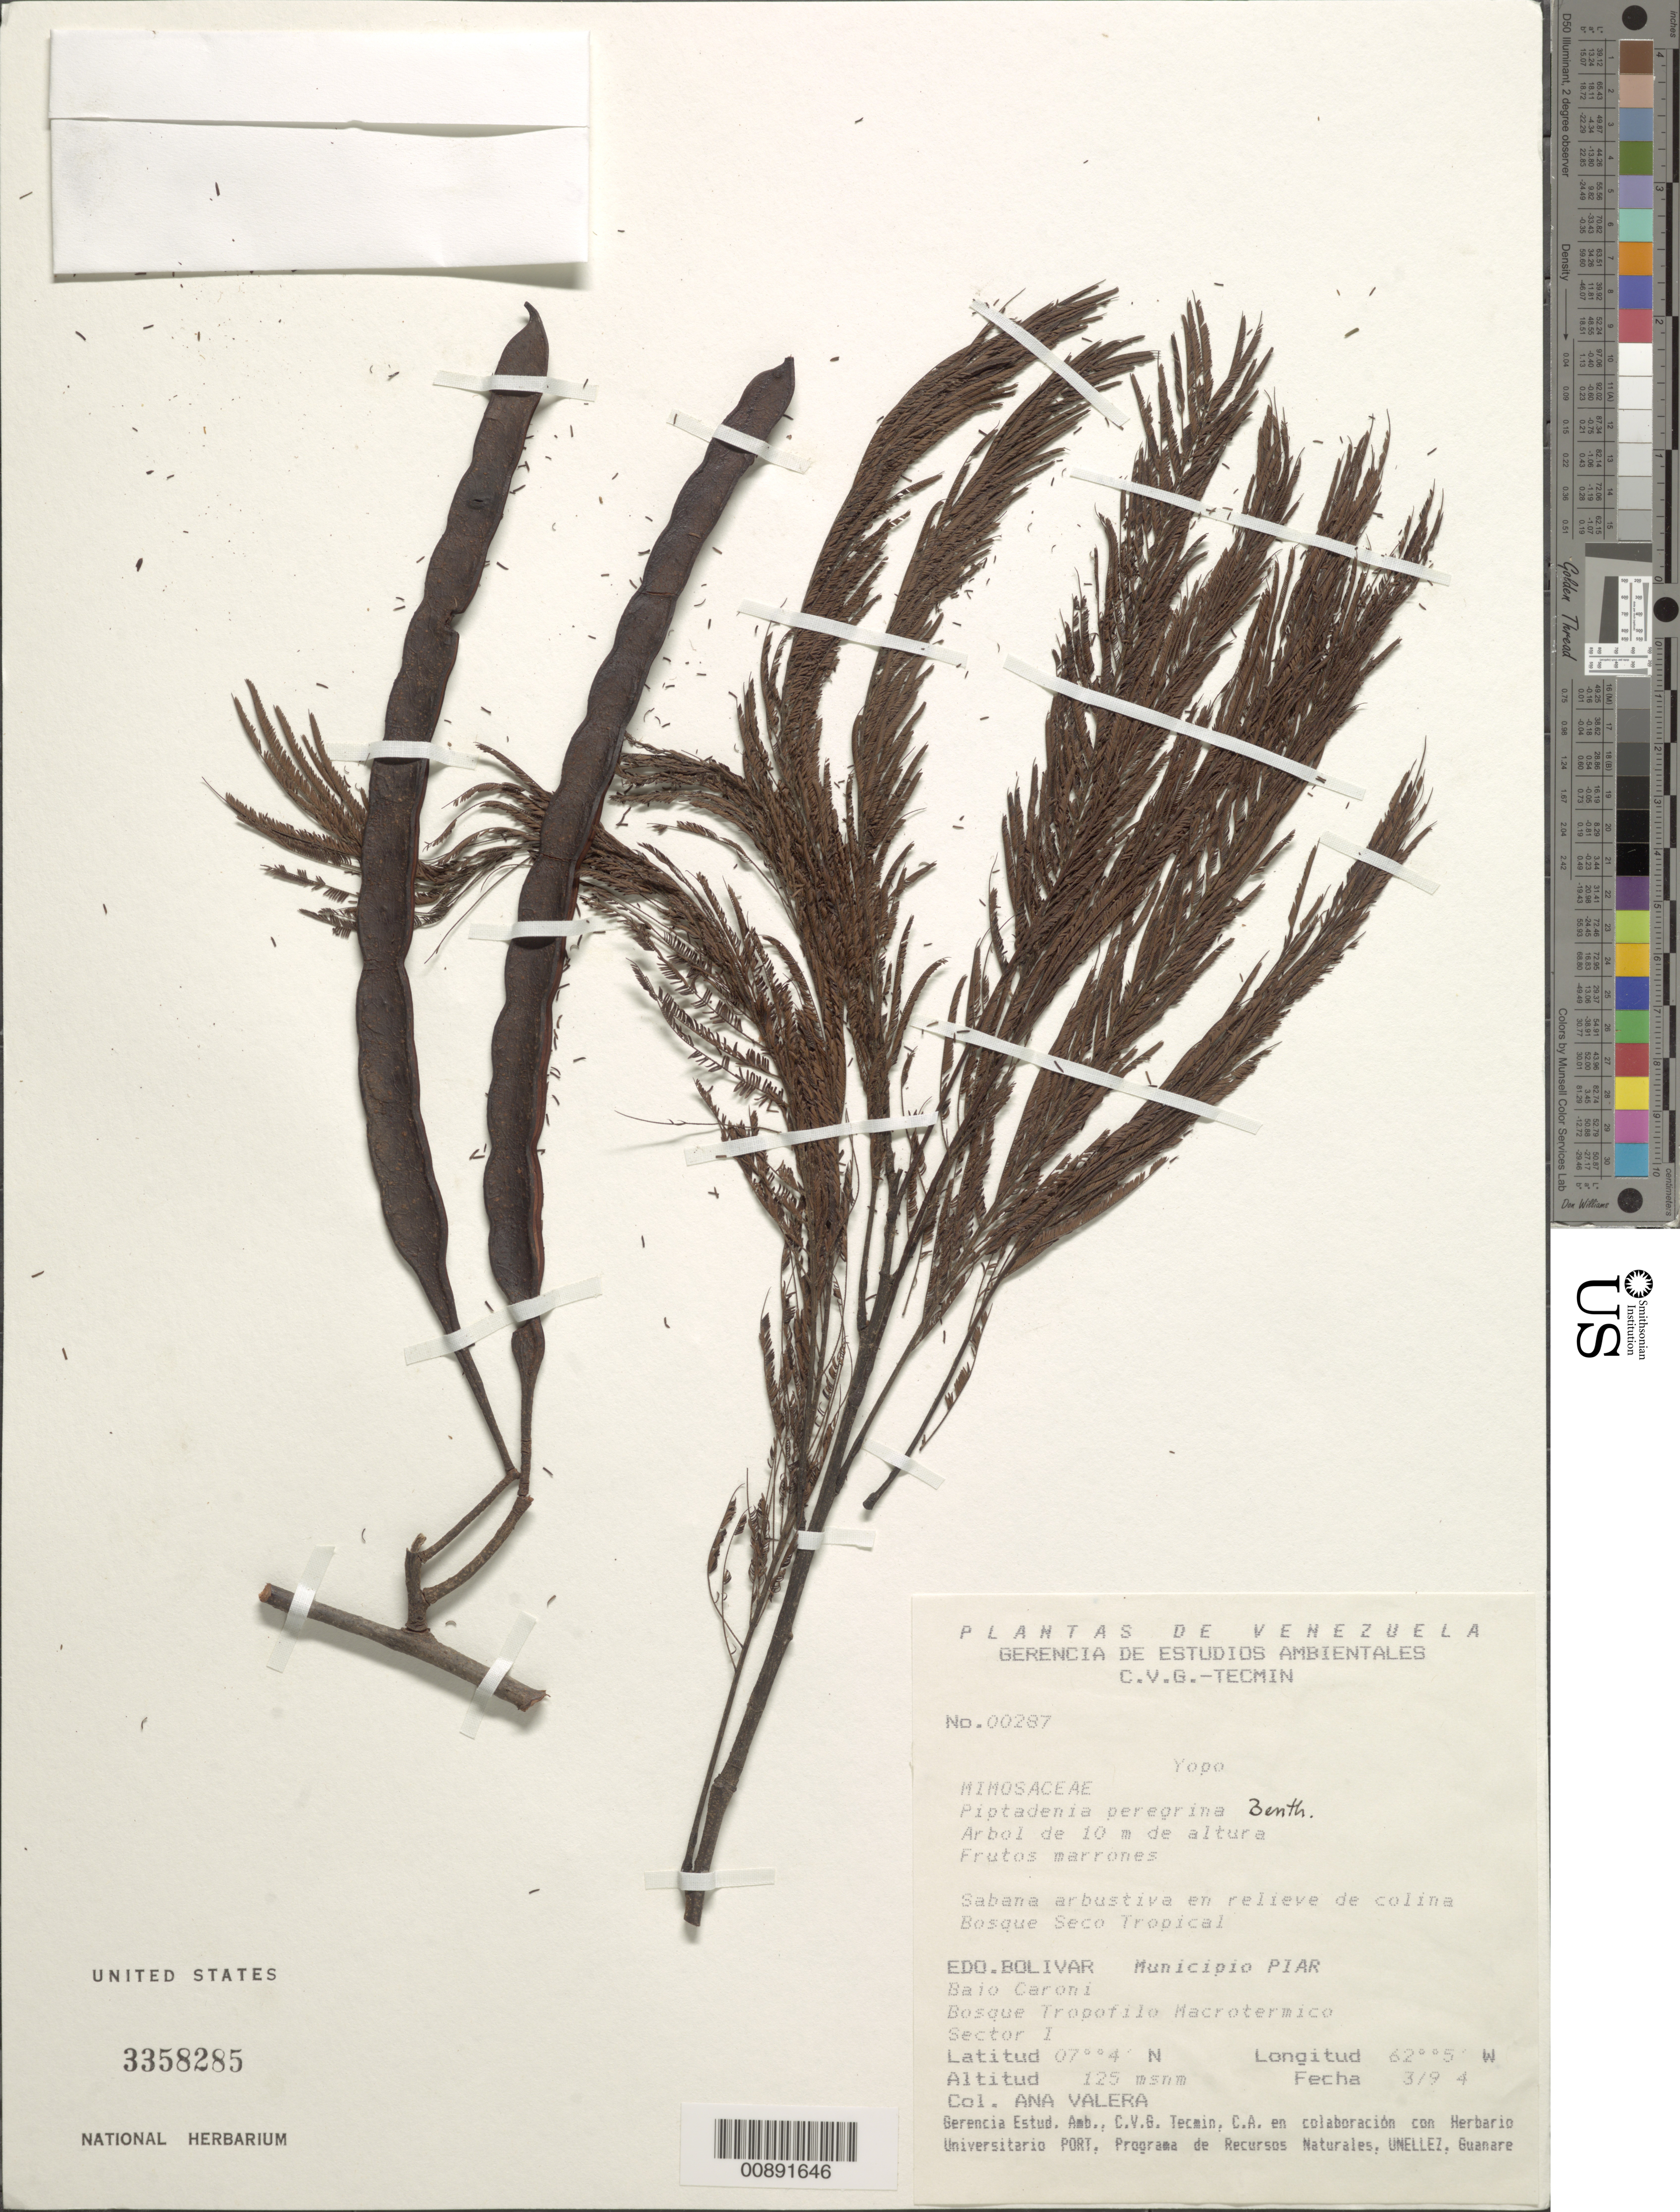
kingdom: Plantae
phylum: Tracheophyta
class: Magnoliopsida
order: Fabales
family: Fabaceae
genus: Anadenanthera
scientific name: Anadenanthera peregrina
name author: (L.) Speg.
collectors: A. Valera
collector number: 287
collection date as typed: Mar-94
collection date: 1994-03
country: Venezuela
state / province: Bolívar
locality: Mun. Piar, Bajo Caroní, Sector 1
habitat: Sabana arbustiva en relieve de colina; bosque seco tropical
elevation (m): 125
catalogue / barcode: US 3358285